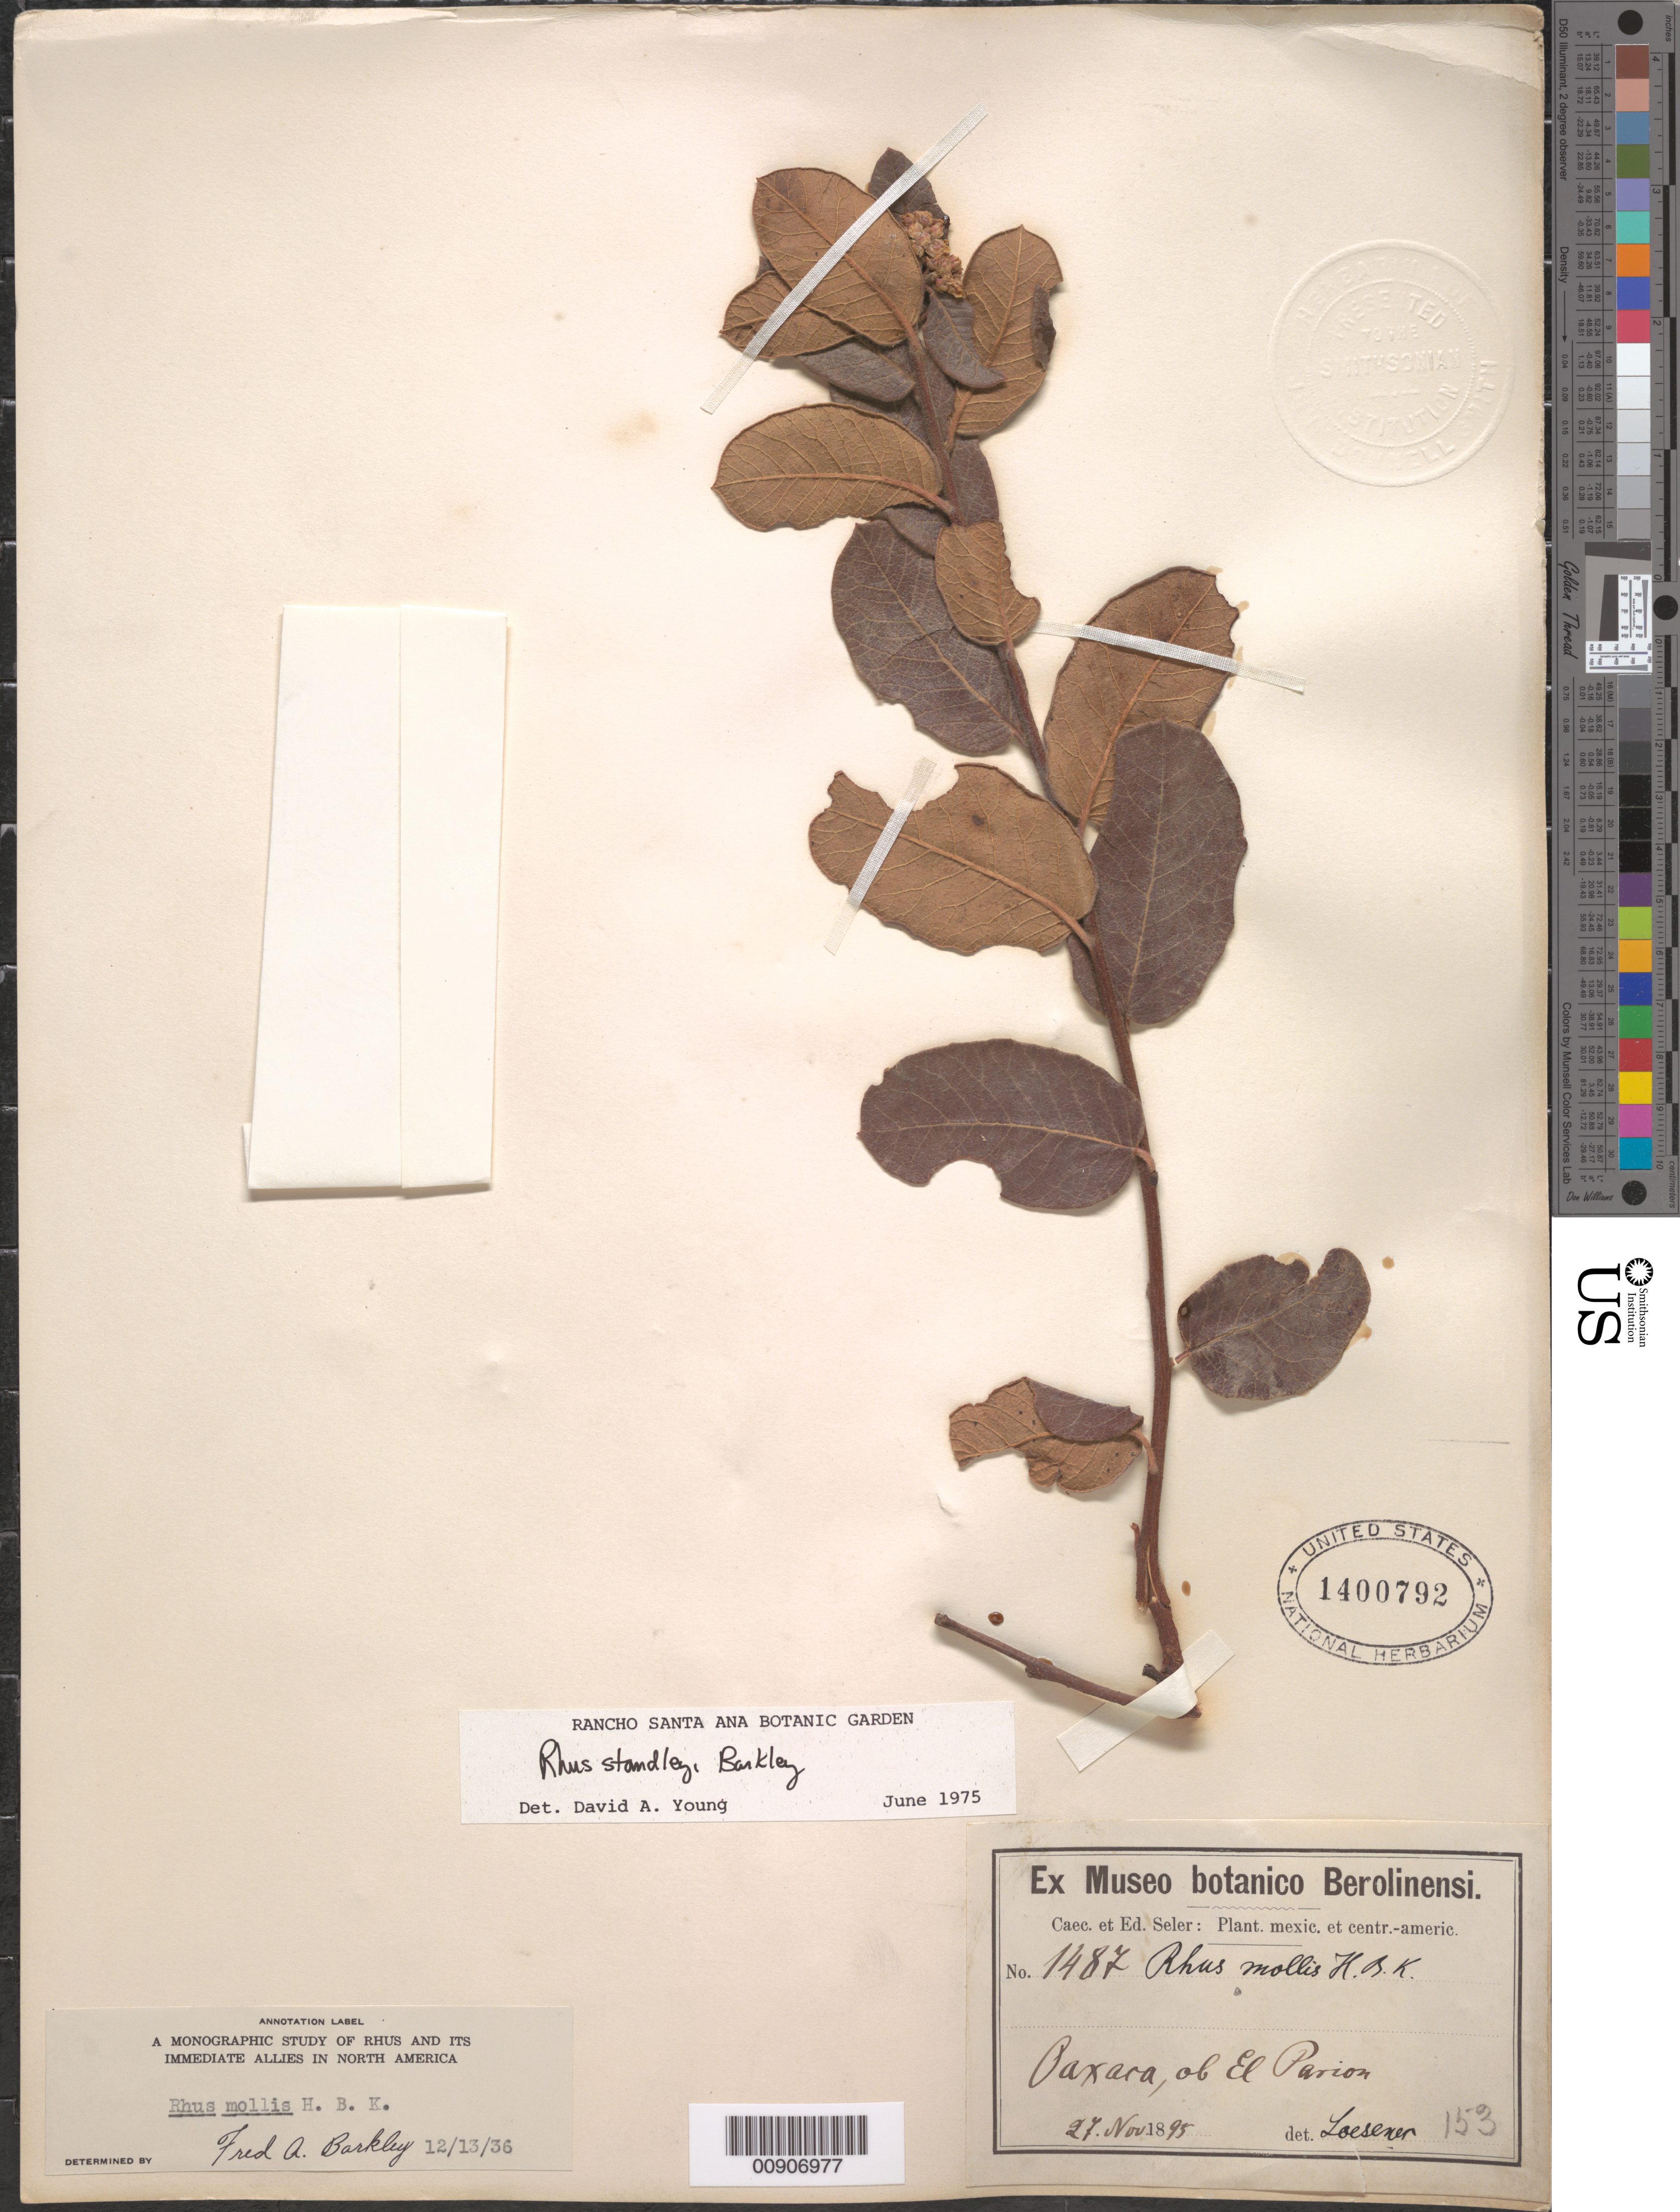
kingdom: Plantae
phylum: Tracheophyta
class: Magnoliopsida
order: Sapindales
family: Anacardiaceae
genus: Rhus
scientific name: Rhus standleyi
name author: F.A. Barkley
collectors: C. Seler & E. G. Seler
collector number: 1487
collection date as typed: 27 Nov 1895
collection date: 1895-11-27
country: Mexico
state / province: Oaxaca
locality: Oaxaca, ob El Parion.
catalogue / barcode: US 1400792